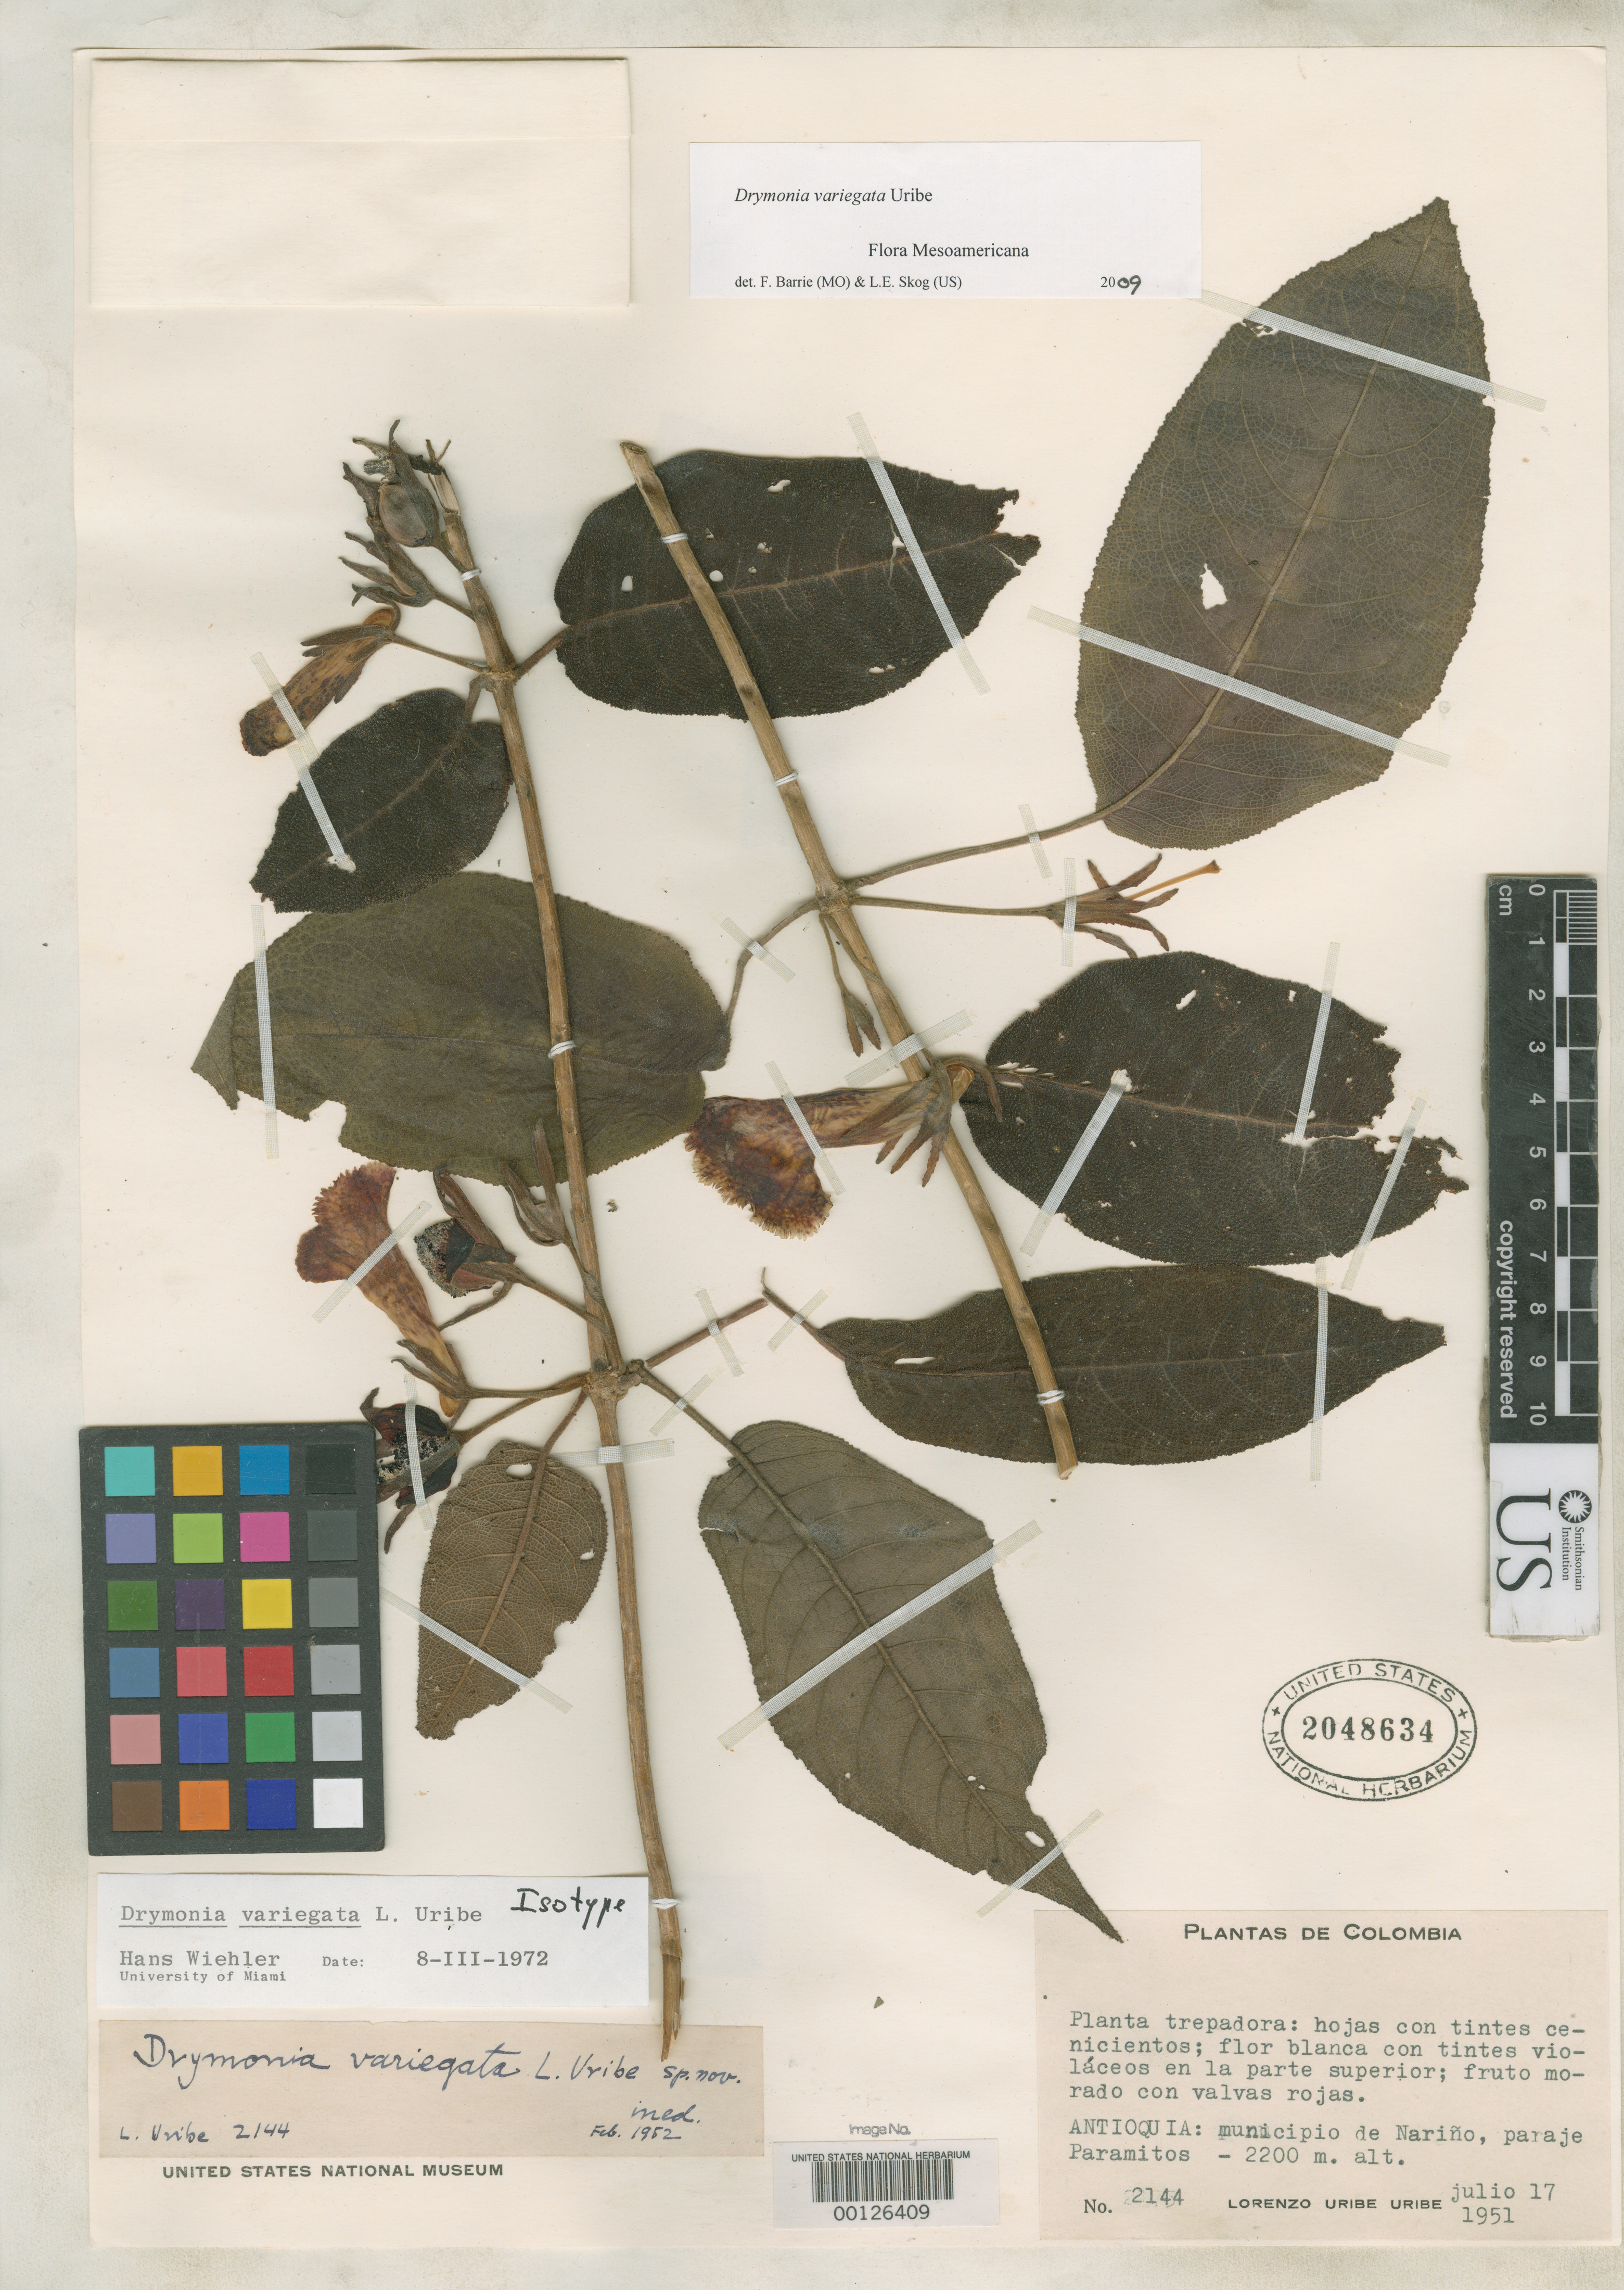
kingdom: Plantae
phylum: Tracheophyta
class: Magnoliopsida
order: Lamiales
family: Gesneriaceae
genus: Drymonia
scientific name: Drymonia variegata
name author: L. Uribe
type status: Isotype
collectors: L. Uribe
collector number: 2144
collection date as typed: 18 Jul 1951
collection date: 1951-07-18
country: Colombia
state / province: Antioquia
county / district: Nariño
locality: Paramitos.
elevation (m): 2000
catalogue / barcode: US 2048634